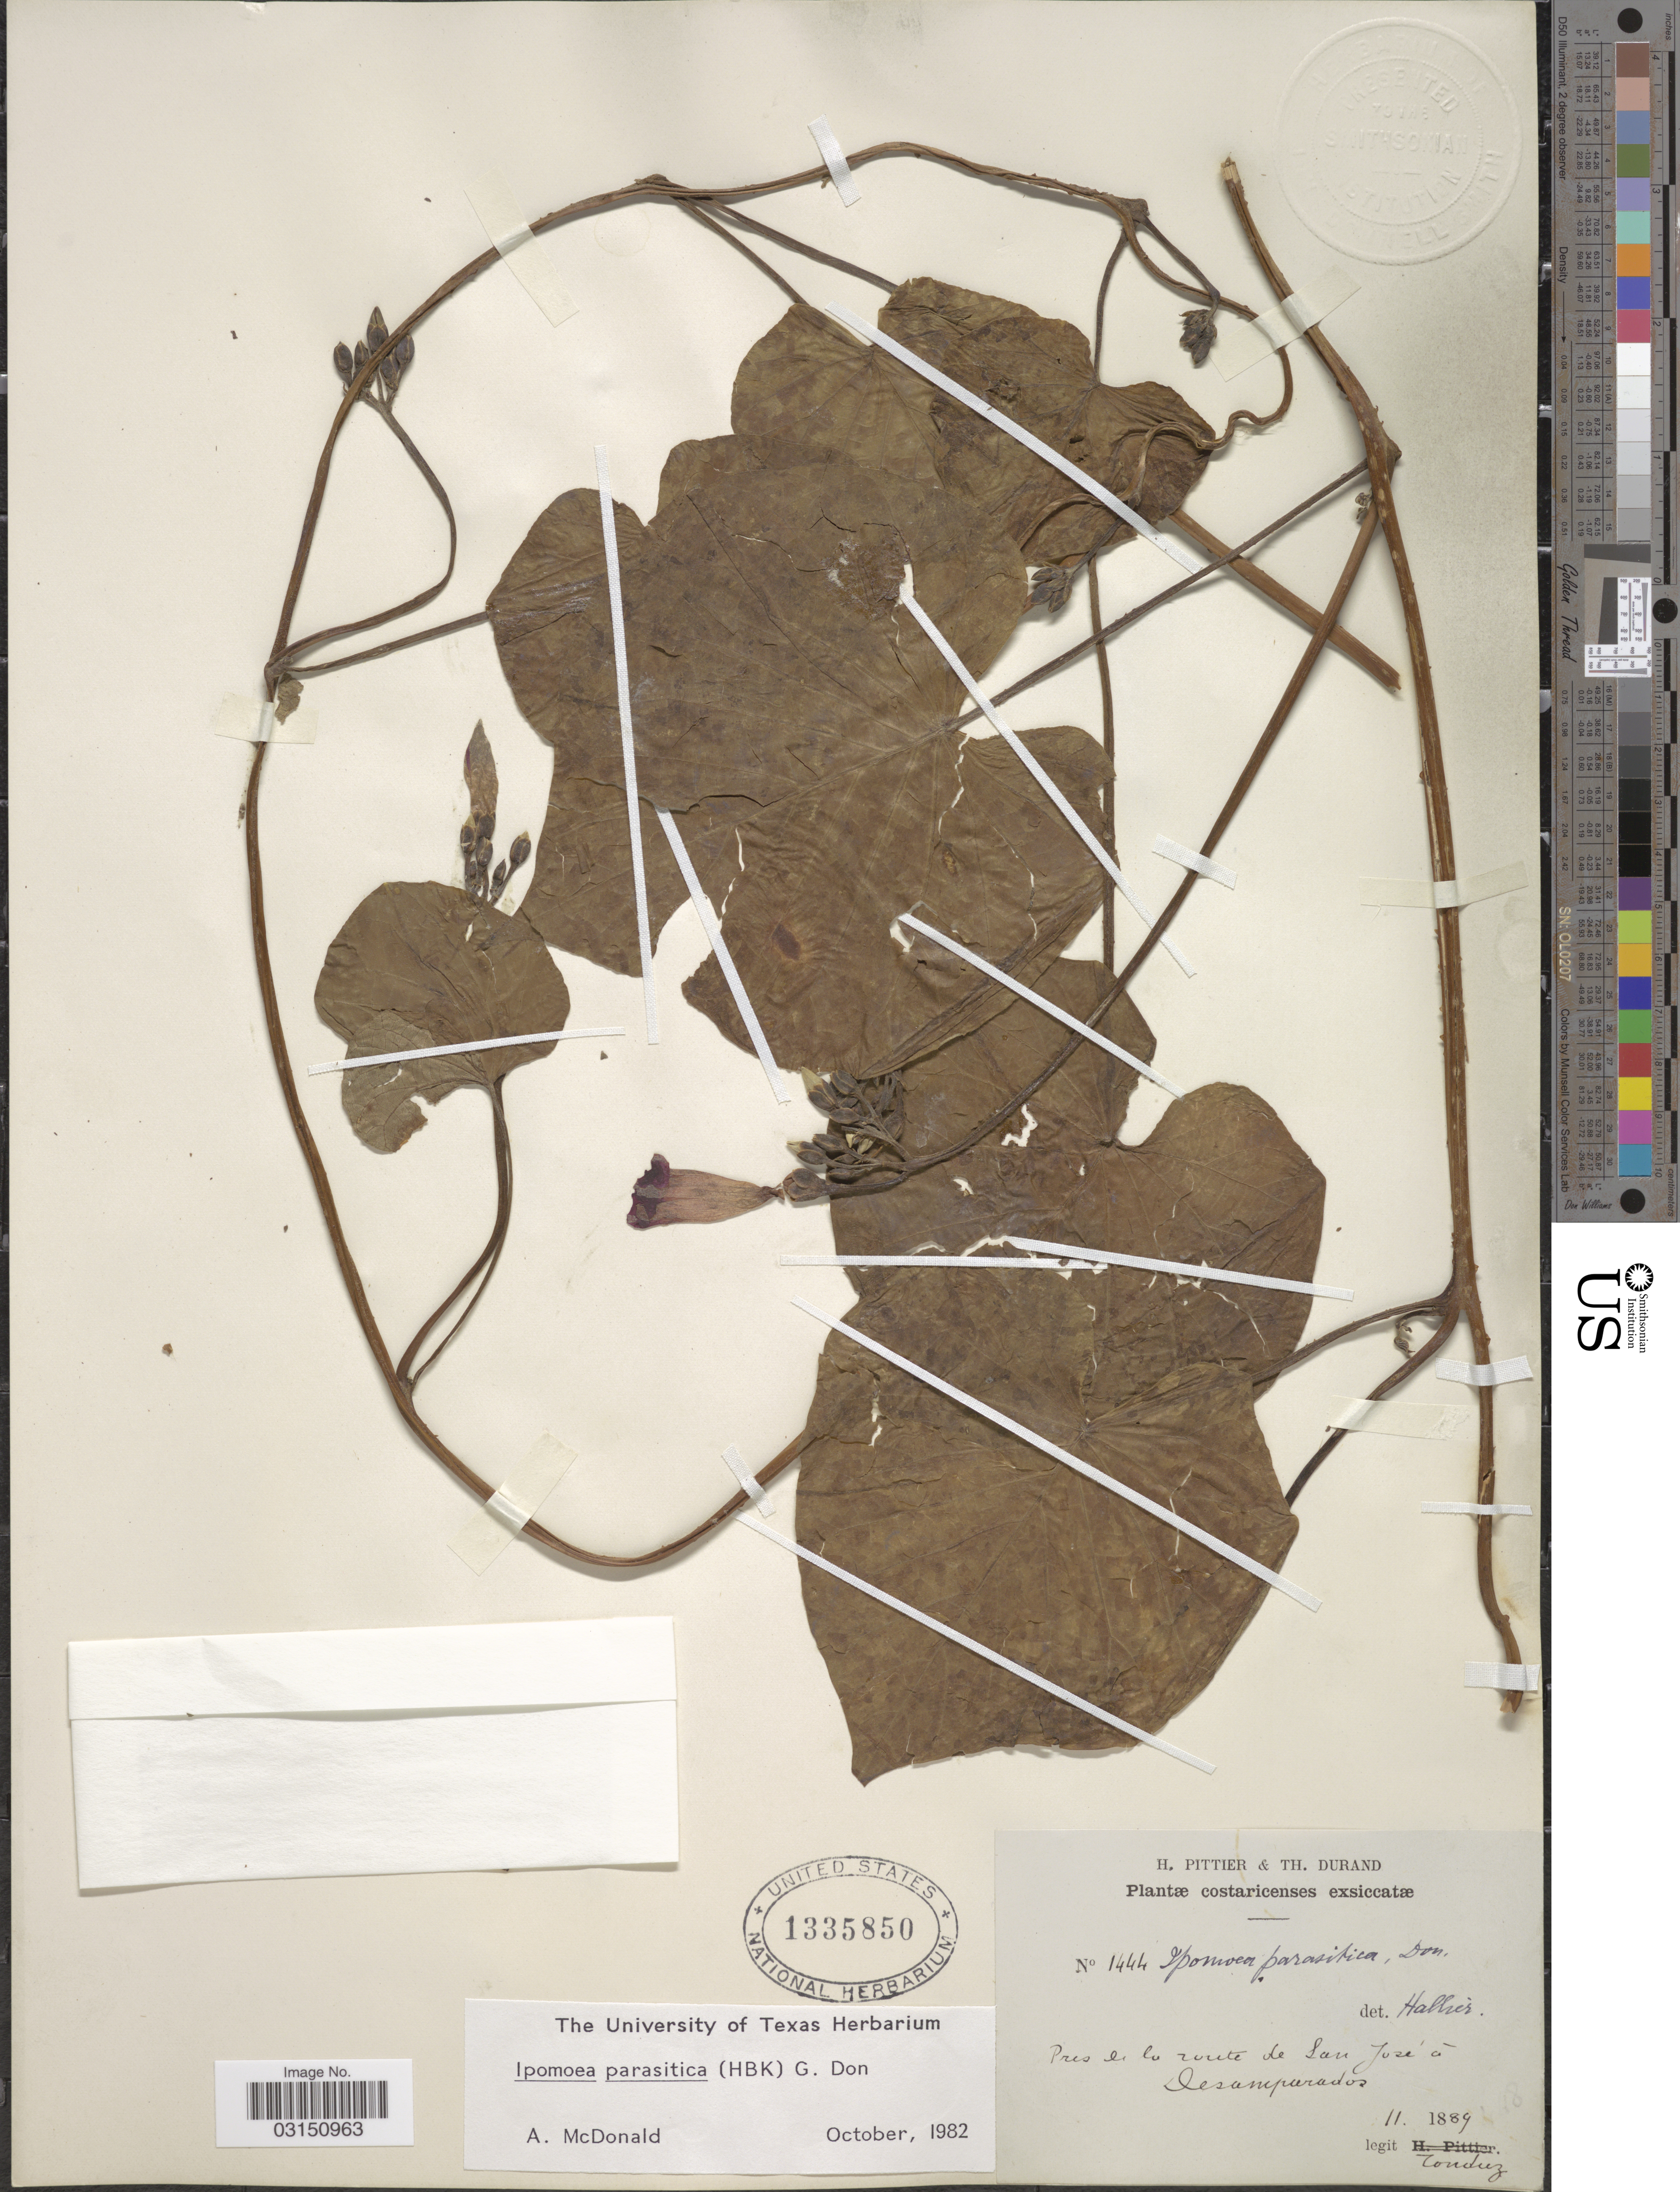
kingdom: Plantae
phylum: Tracheophyta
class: Magnoliopsida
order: Solanales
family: Convolvulaceae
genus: Ipomoea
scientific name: Ipomoea parasitica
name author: (Kunth) G. Don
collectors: Tonduz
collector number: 1444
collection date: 1889-11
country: Costa Rica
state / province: San José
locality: Pres de la route de San José á Seamparados.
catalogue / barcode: US 1335850